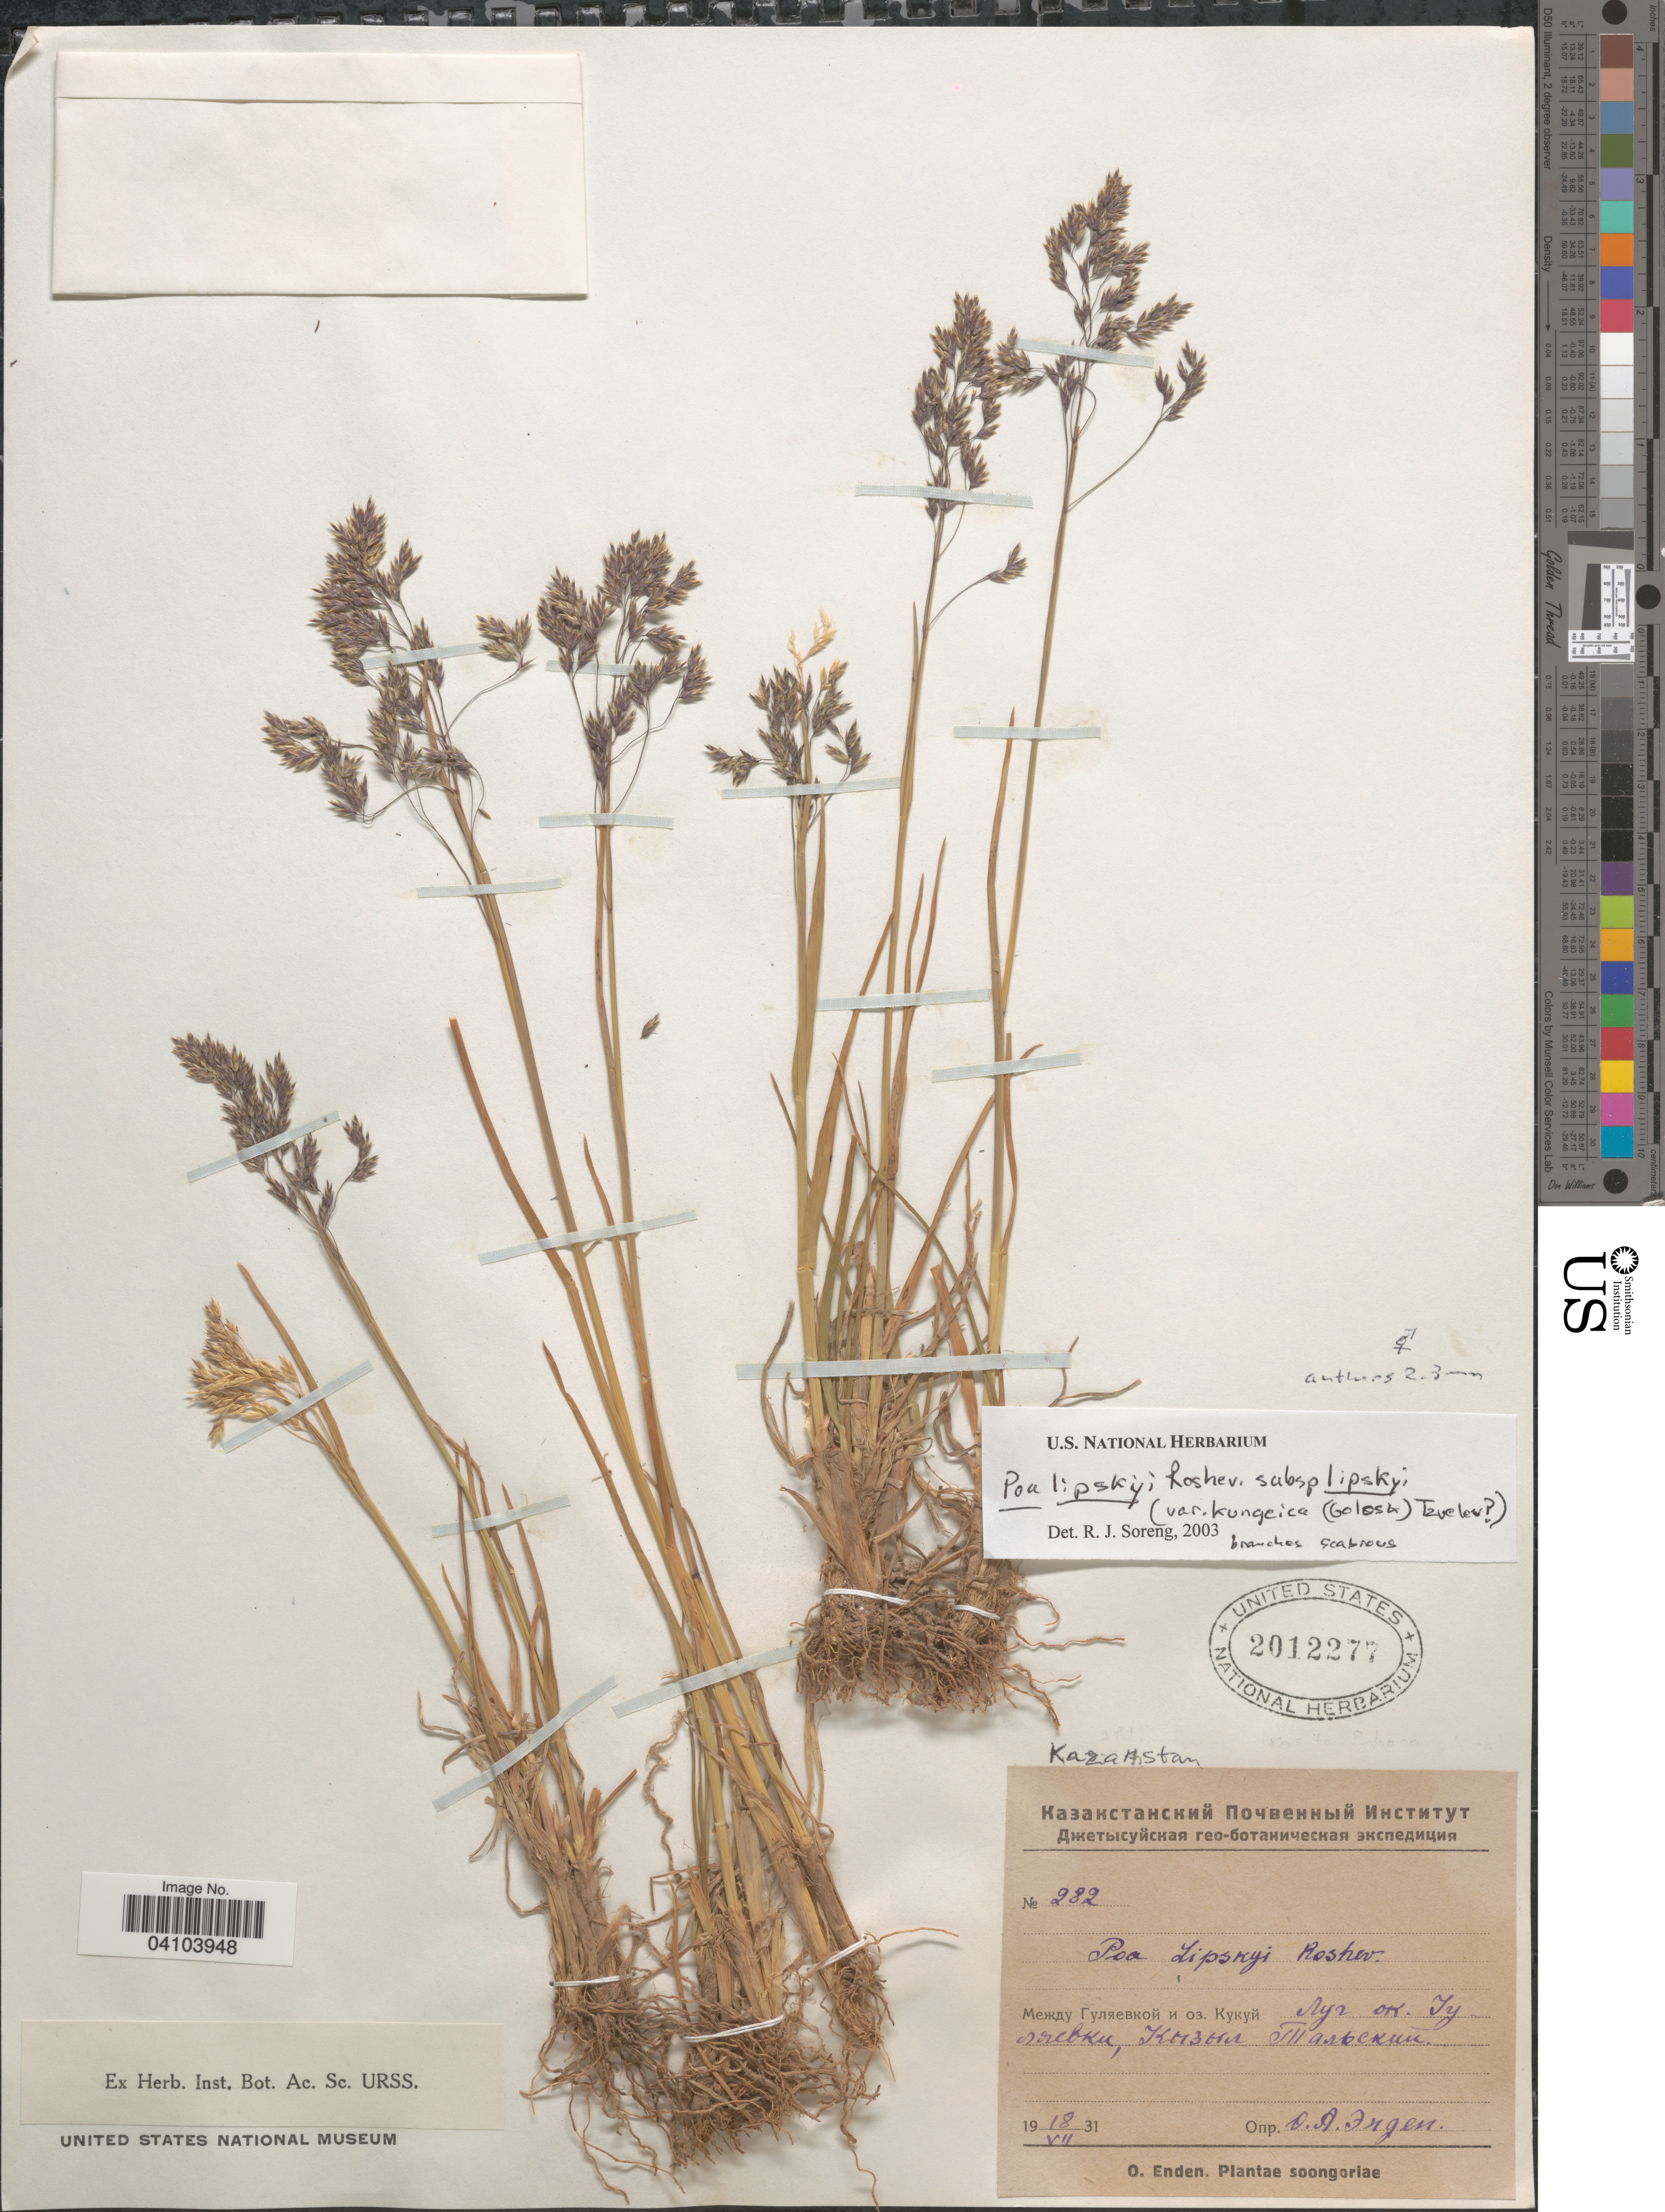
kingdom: Plantae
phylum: Tracheophyta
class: Liliopsida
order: Poales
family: Poaceae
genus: Poa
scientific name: Poa lipskyi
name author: Roshev.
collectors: O. Ingen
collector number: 282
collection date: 1931-07-18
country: Kazakhstan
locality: X. Soongoriae.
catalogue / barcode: US 2012277